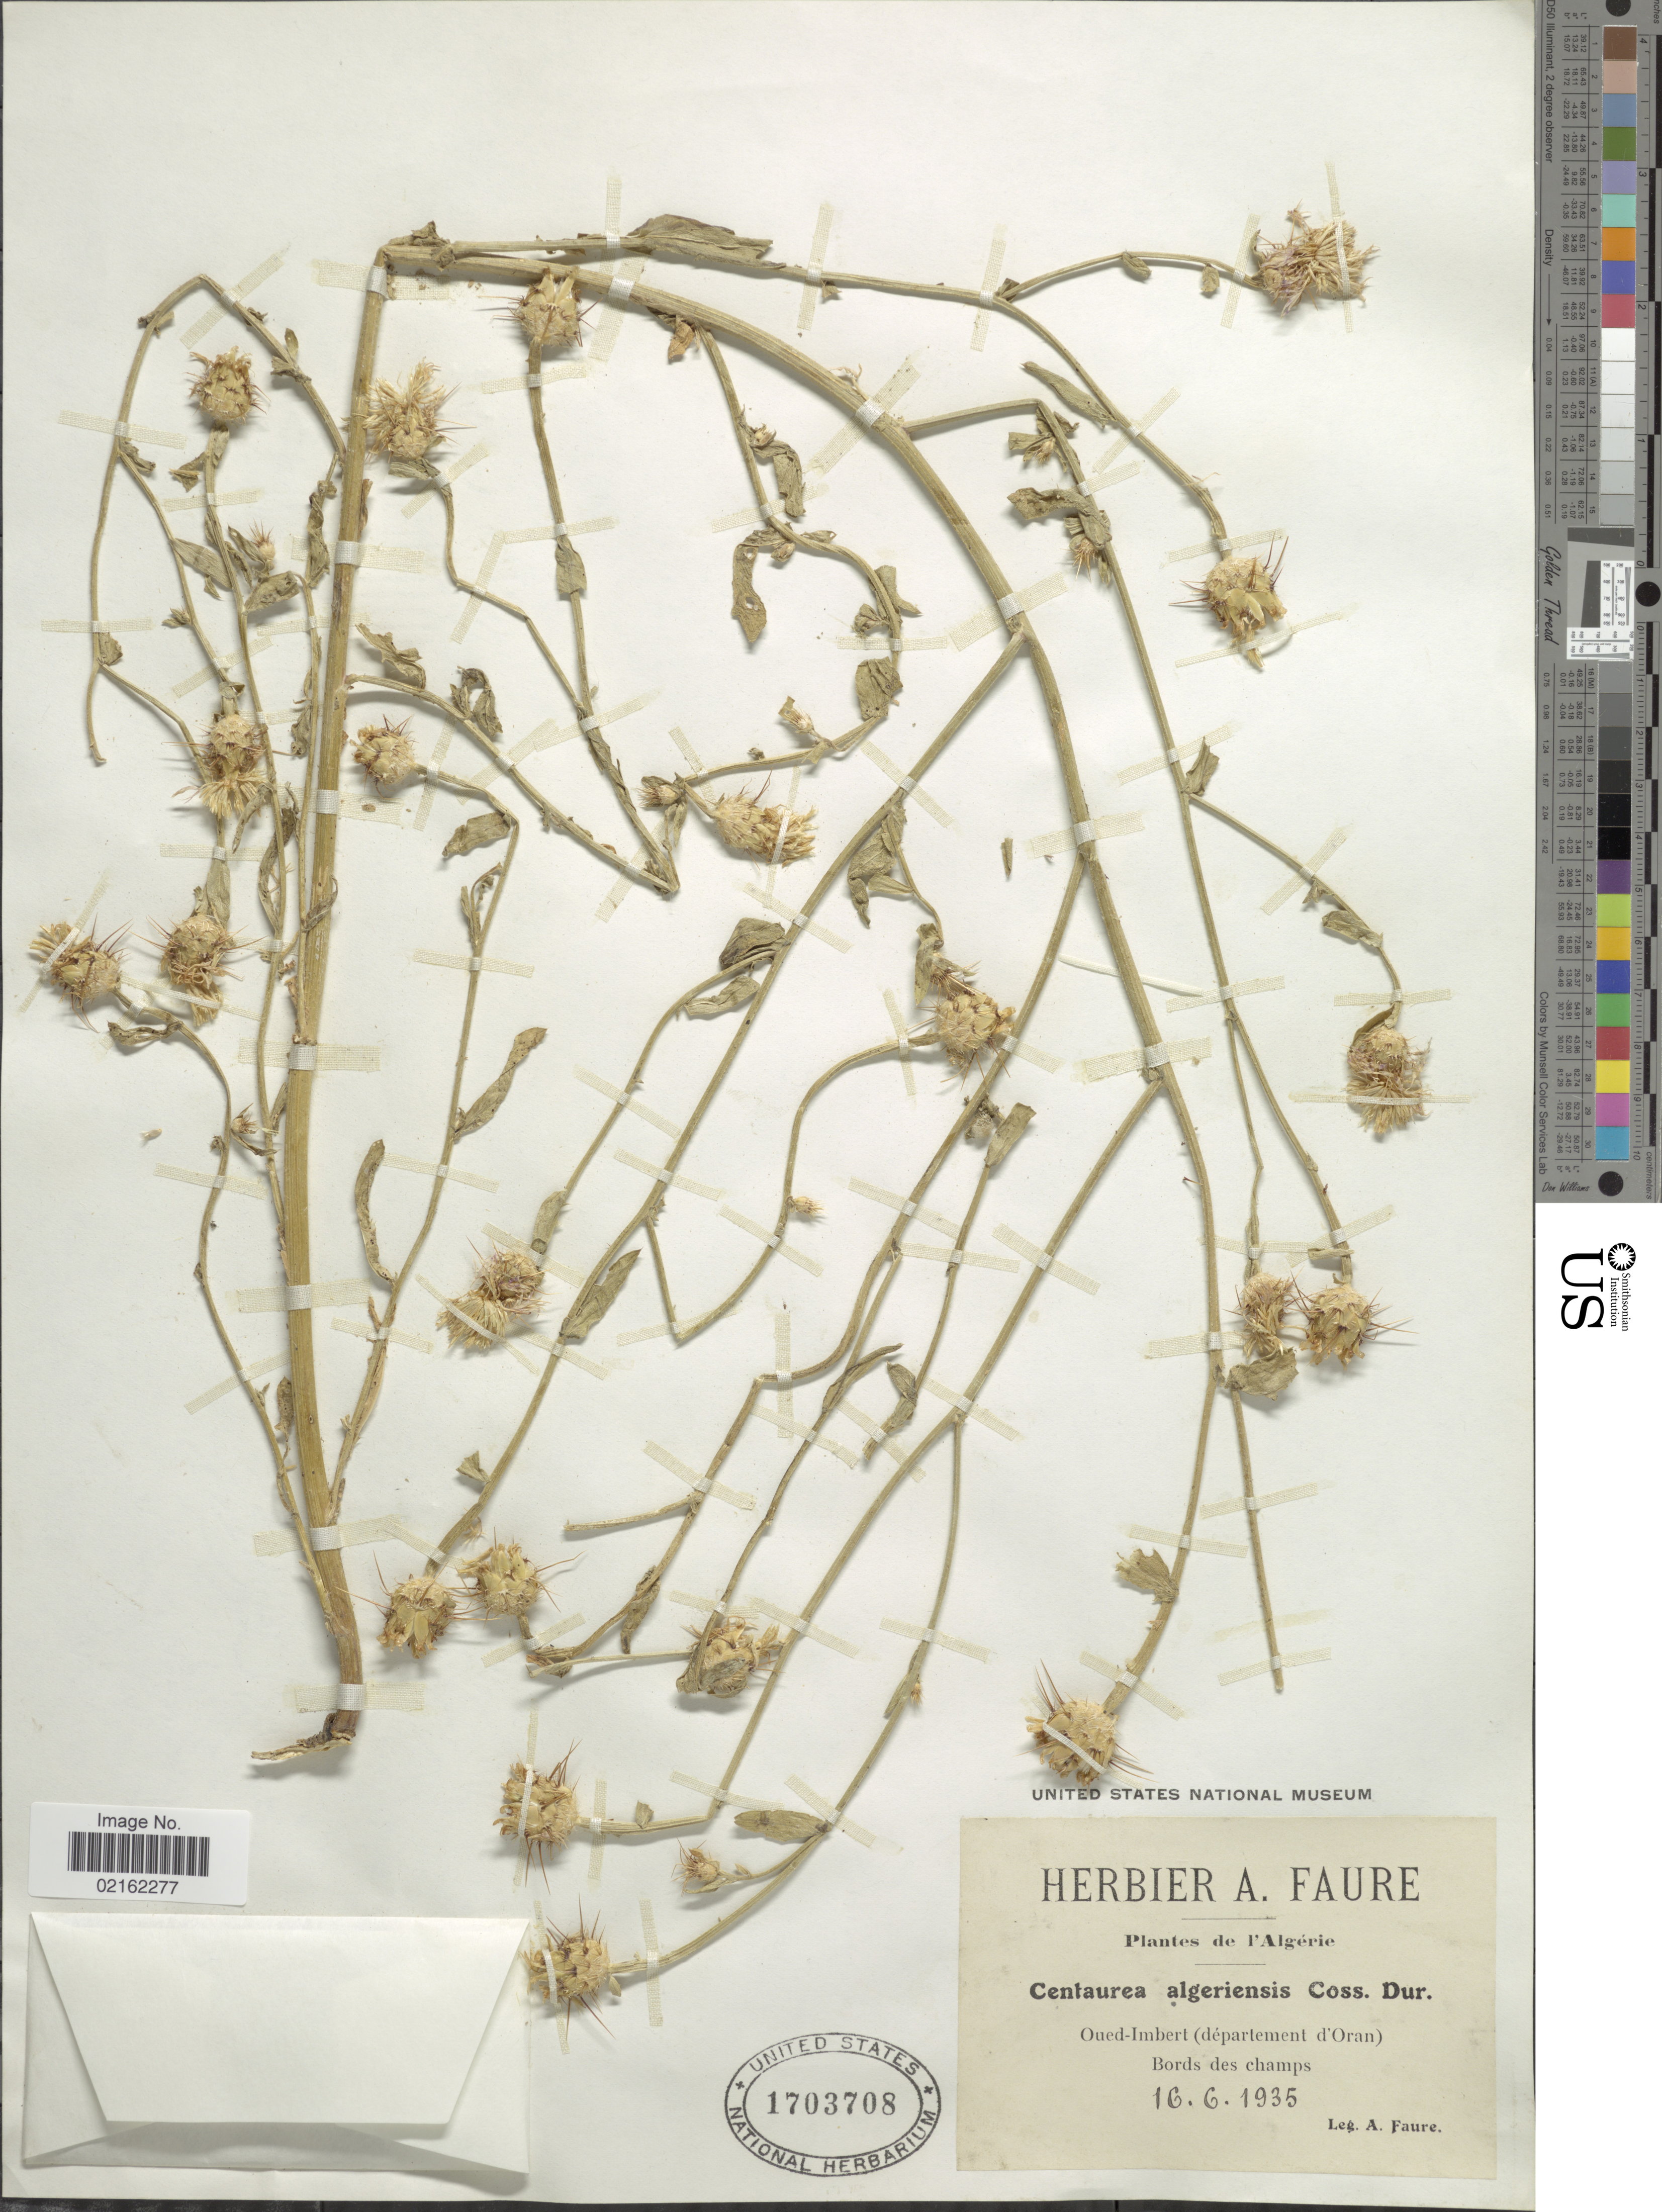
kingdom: Plantae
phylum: Tracheophyta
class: Magnoliopsida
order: Asterales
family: Asteraceae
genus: Centaurea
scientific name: Centaurea diluta subsp. algeriensis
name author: (Coss. & Durieu) Maire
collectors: A. Faure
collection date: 1935-06-16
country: Algeria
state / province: Oran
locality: Oued-Imbert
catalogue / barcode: US 1703708